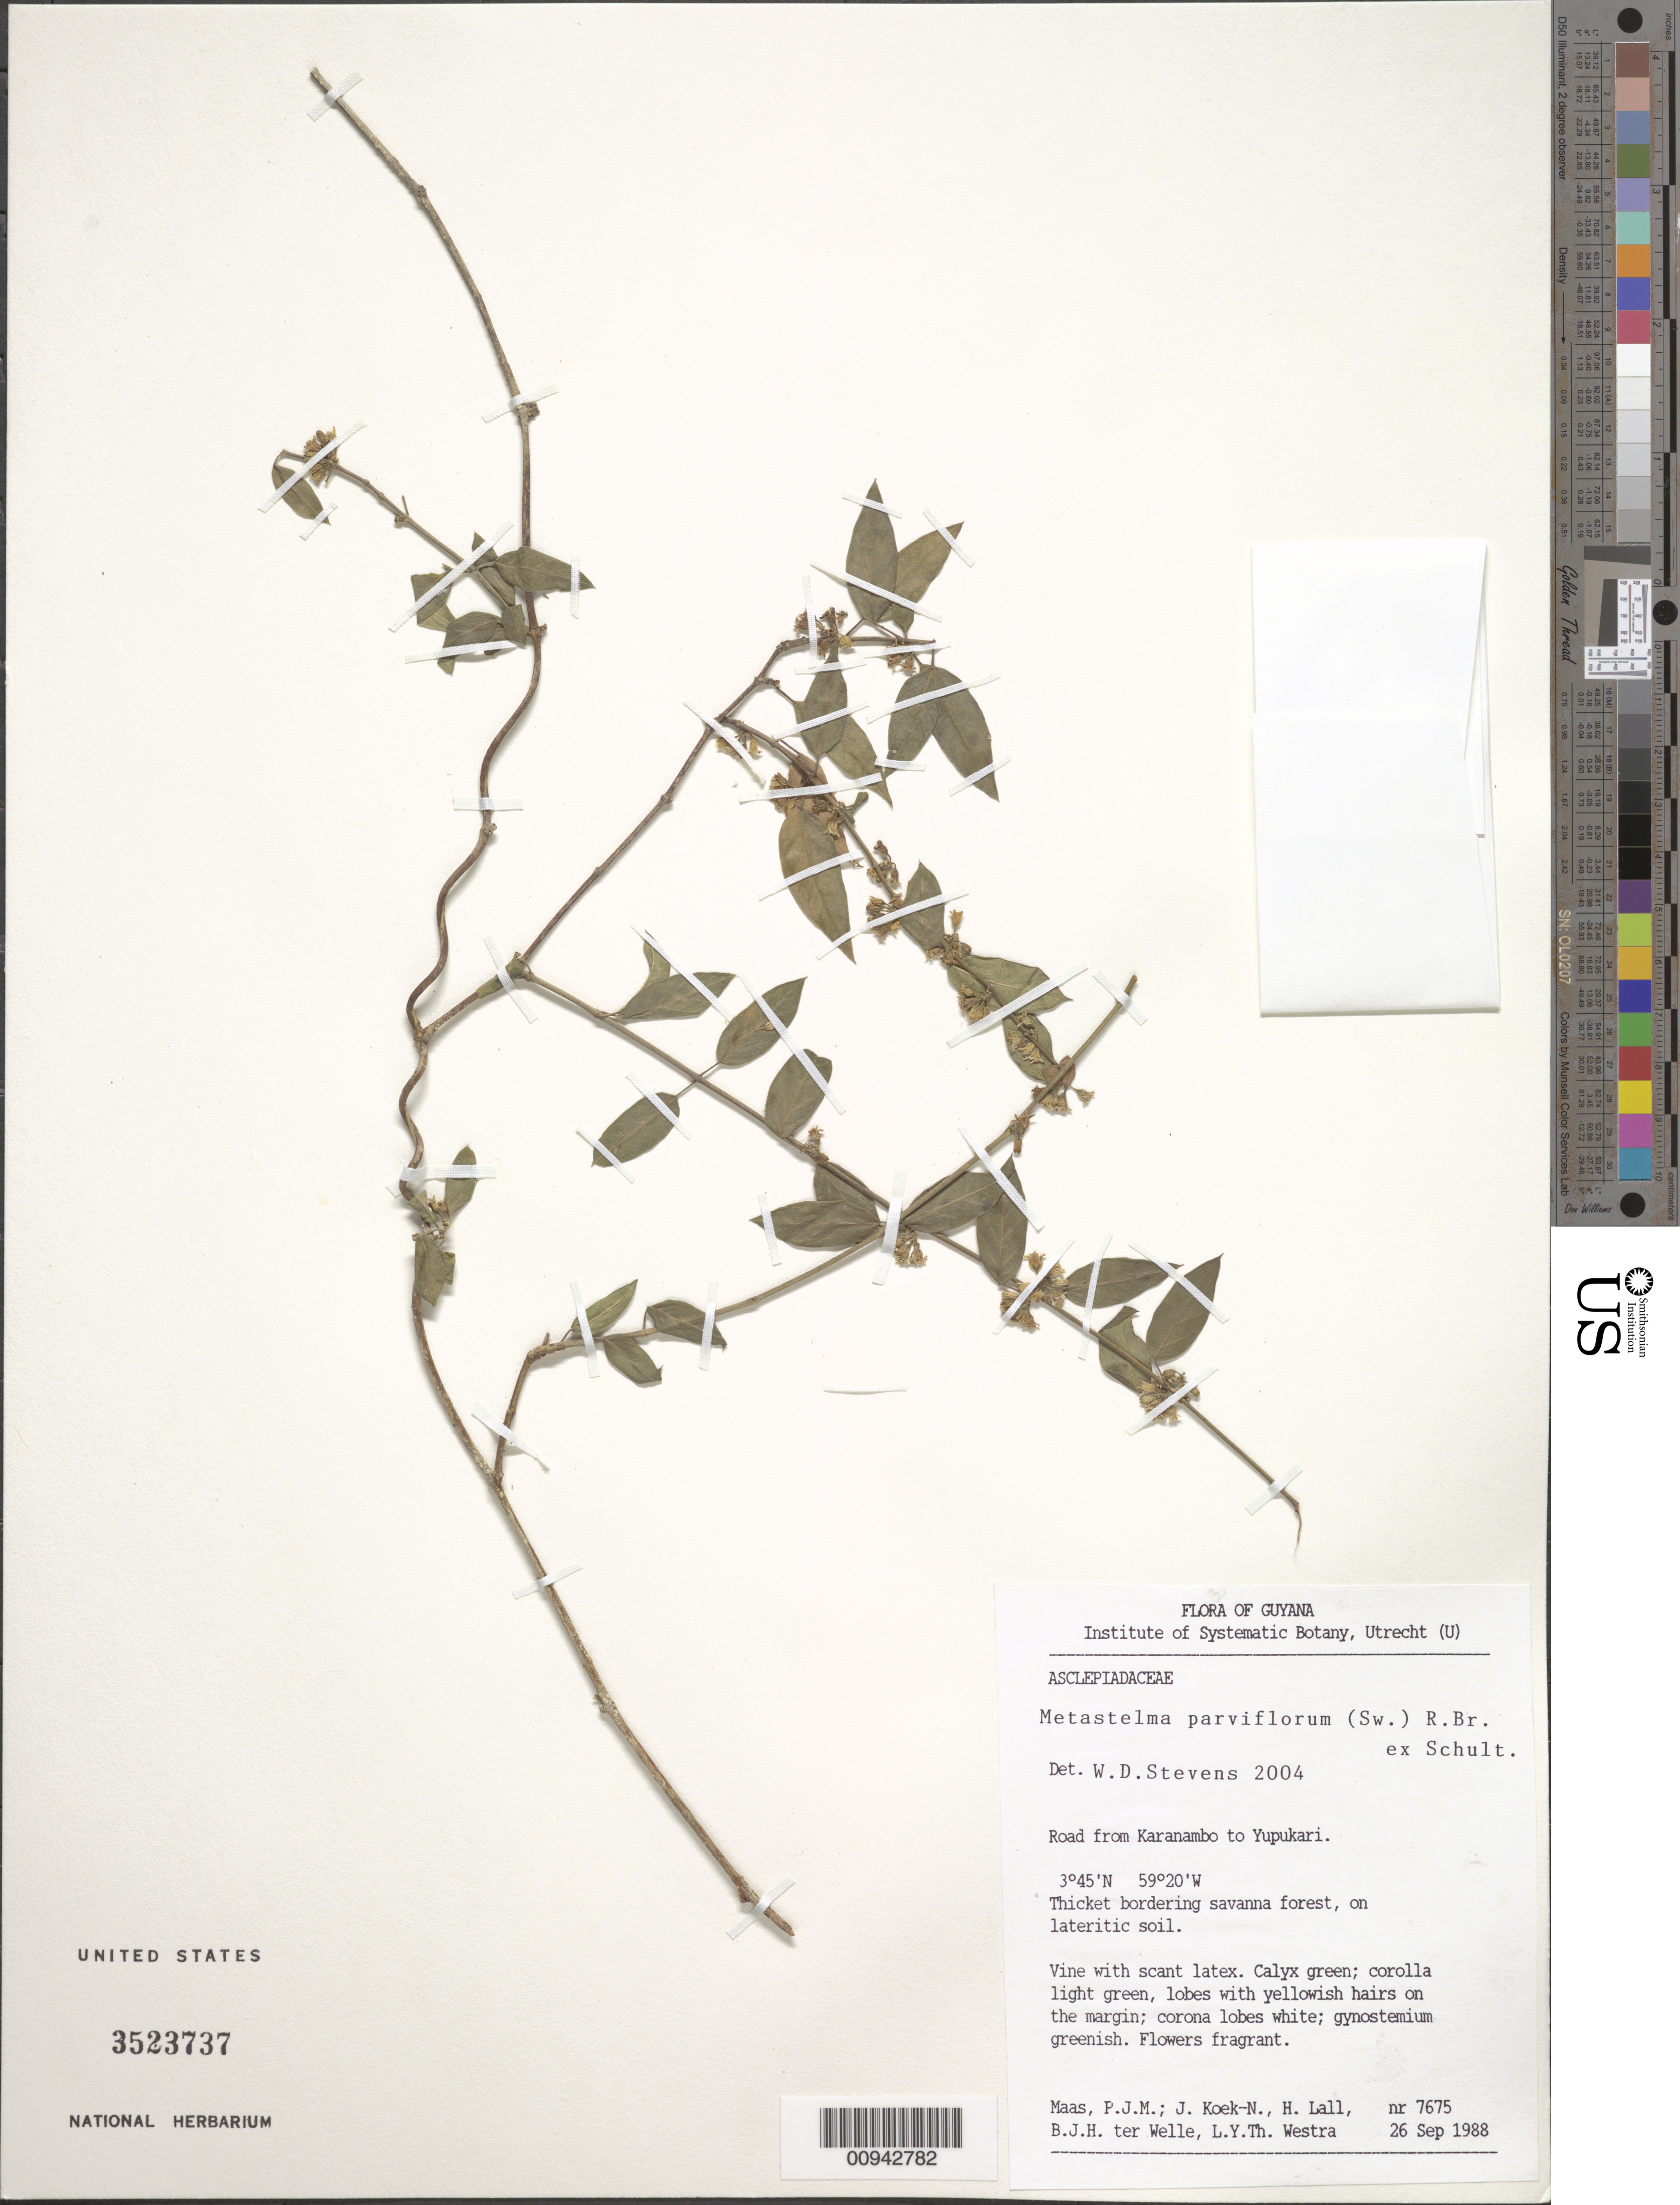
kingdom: Plantae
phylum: Tracheophyta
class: Magnoliopsida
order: Gentianales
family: Apocynaceae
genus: Metastelma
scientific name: Metastelma parviflorum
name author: (Sw.) Schult.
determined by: Stevens, W. Douglas, Missouri Botanical Garden (MO)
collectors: P. Maas, J. Koek-Noorman, H. Lall, B. Welle & L. Y. T. Westra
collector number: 7675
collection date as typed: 26-Sep-88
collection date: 1988-09-26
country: Guyana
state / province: U. Takutu-U. Essequibo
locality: Karanambo, road to Yupukari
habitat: Thicket bordering savanna forest, on lateritic soil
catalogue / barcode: US 3523737